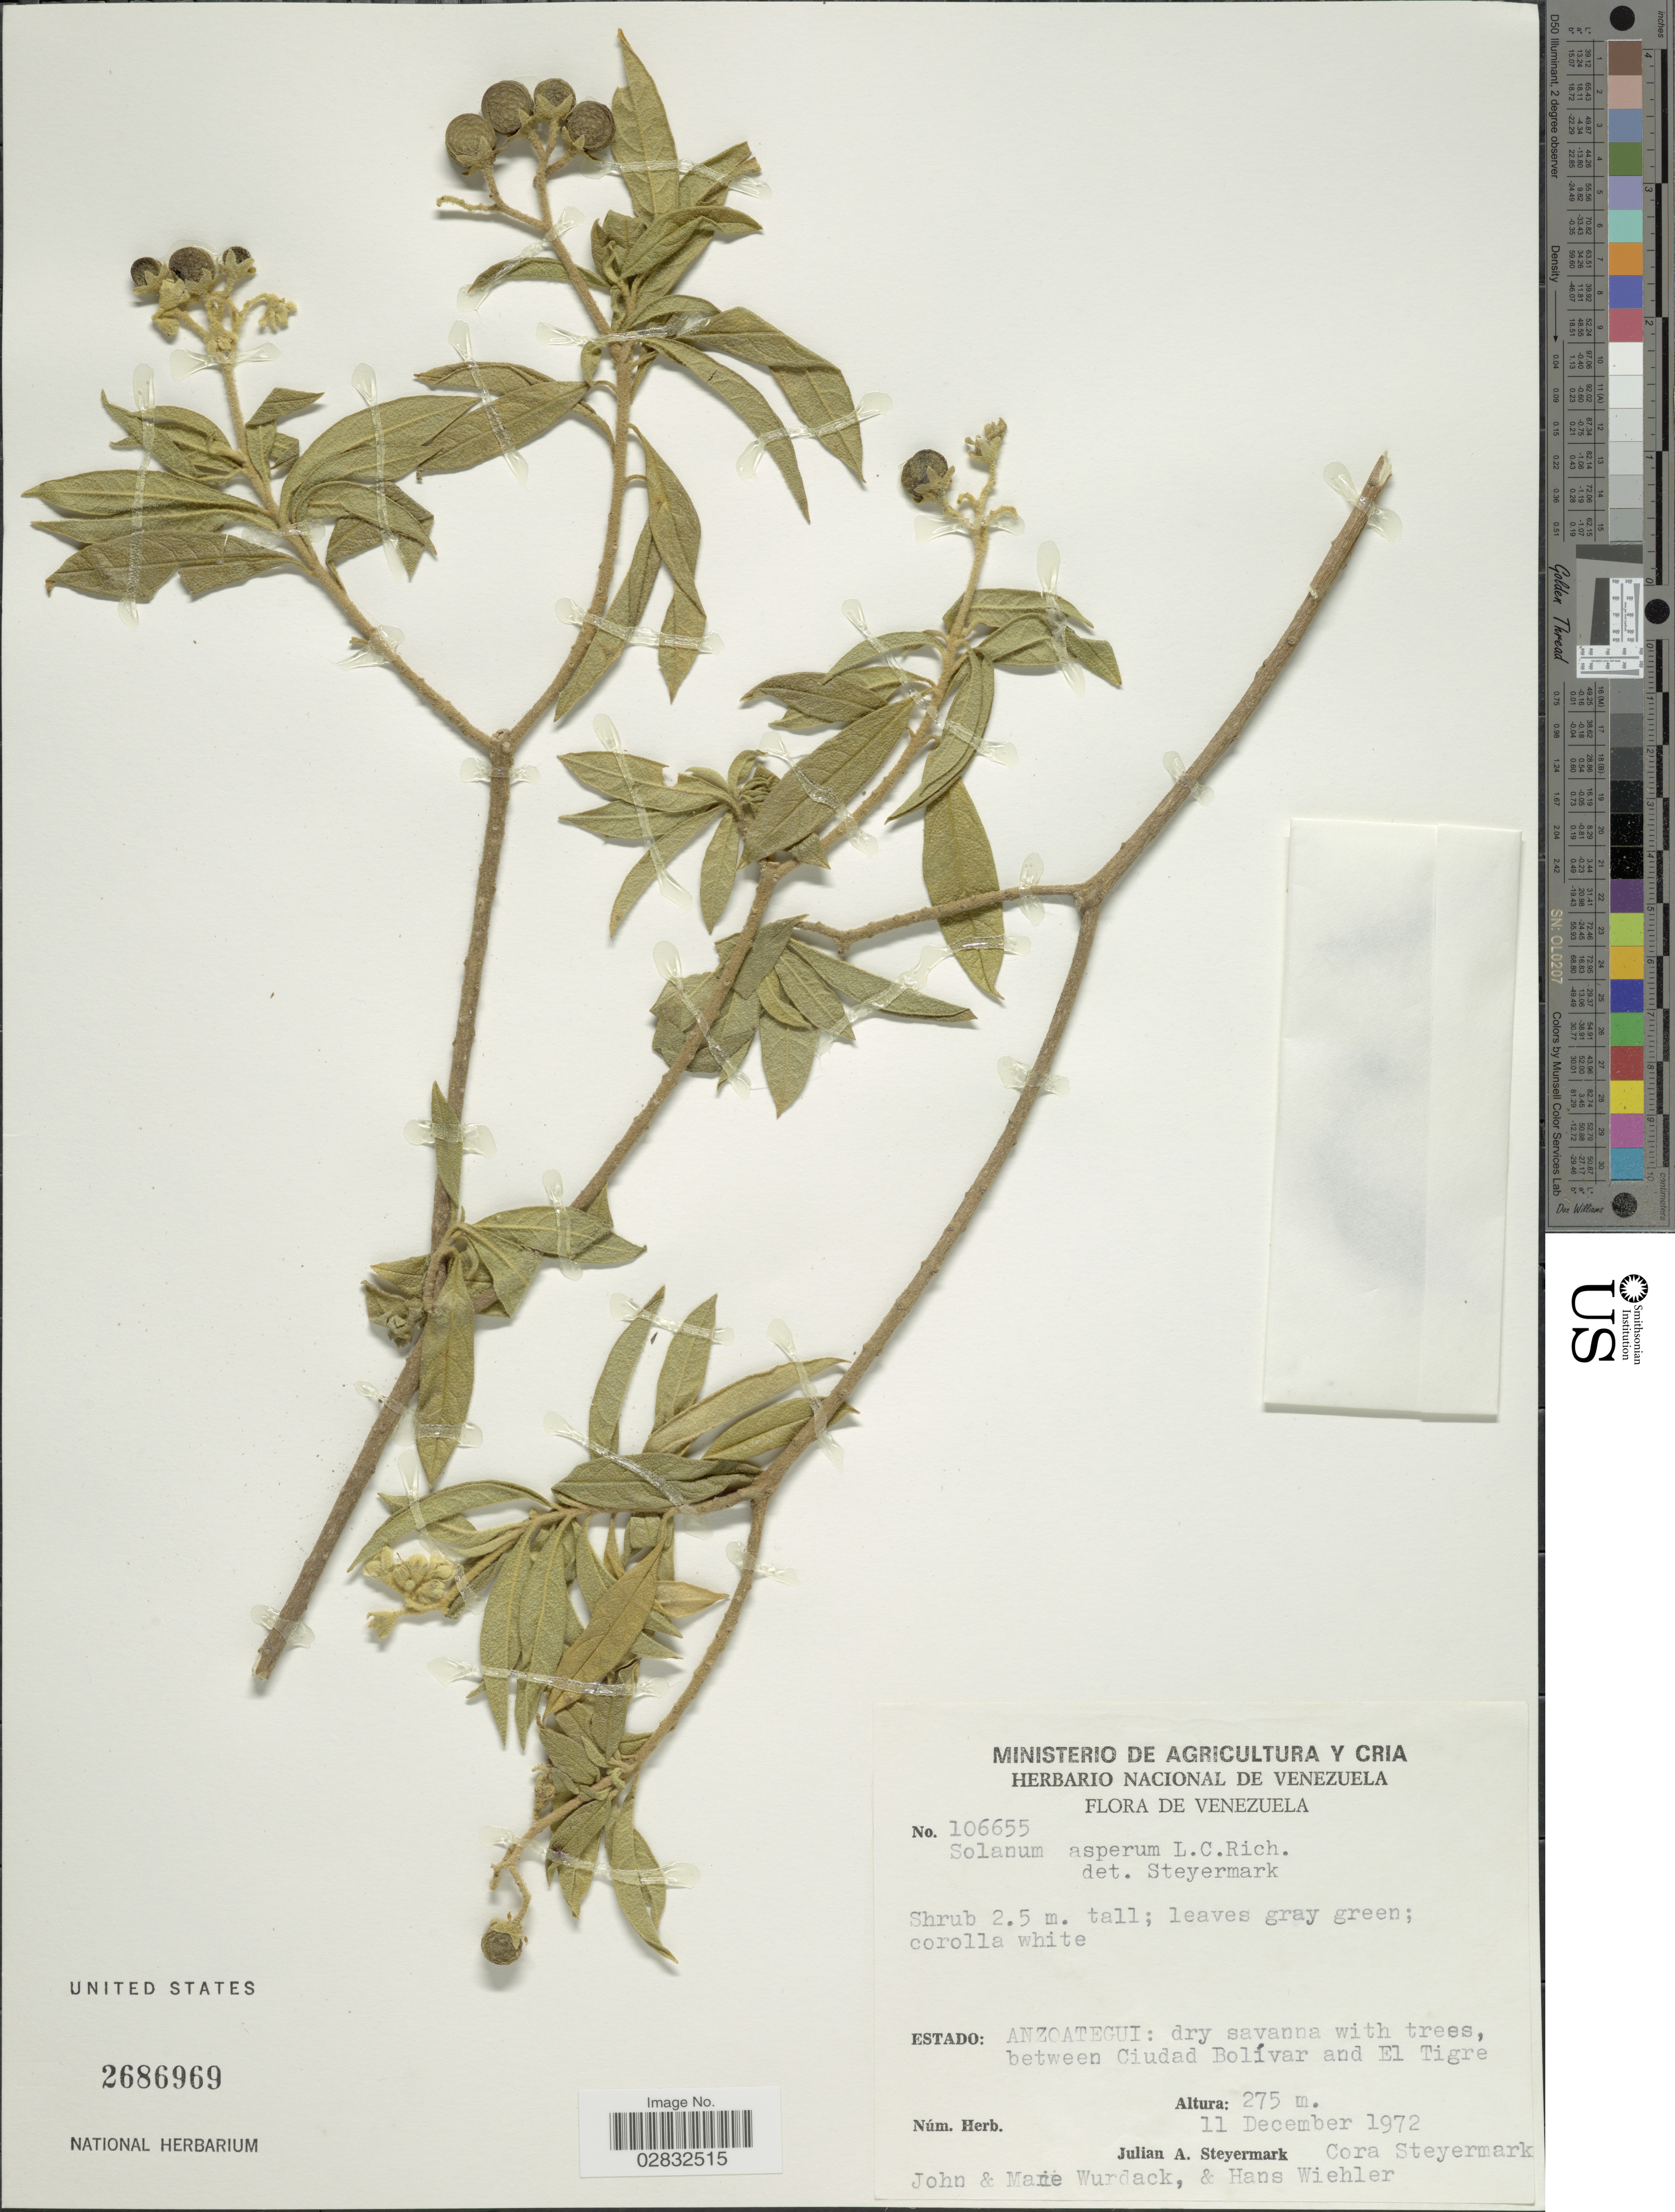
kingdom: Plantae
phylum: Tracheophyta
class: Magnoliopsida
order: Solanales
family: Solanaceae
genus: Solanum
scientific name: Solanum asperum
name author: Rich.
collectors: J. Steyermark, C. Steyermark, J. J. Wurdack & M. L. Wurdack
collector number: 106655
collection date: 1972-12-11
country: Venezuela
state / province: Anzoategui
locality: Dry savanna with trees, between Ciudad Bolívar and El Tigre.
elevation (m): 275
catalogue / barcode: US 2686969